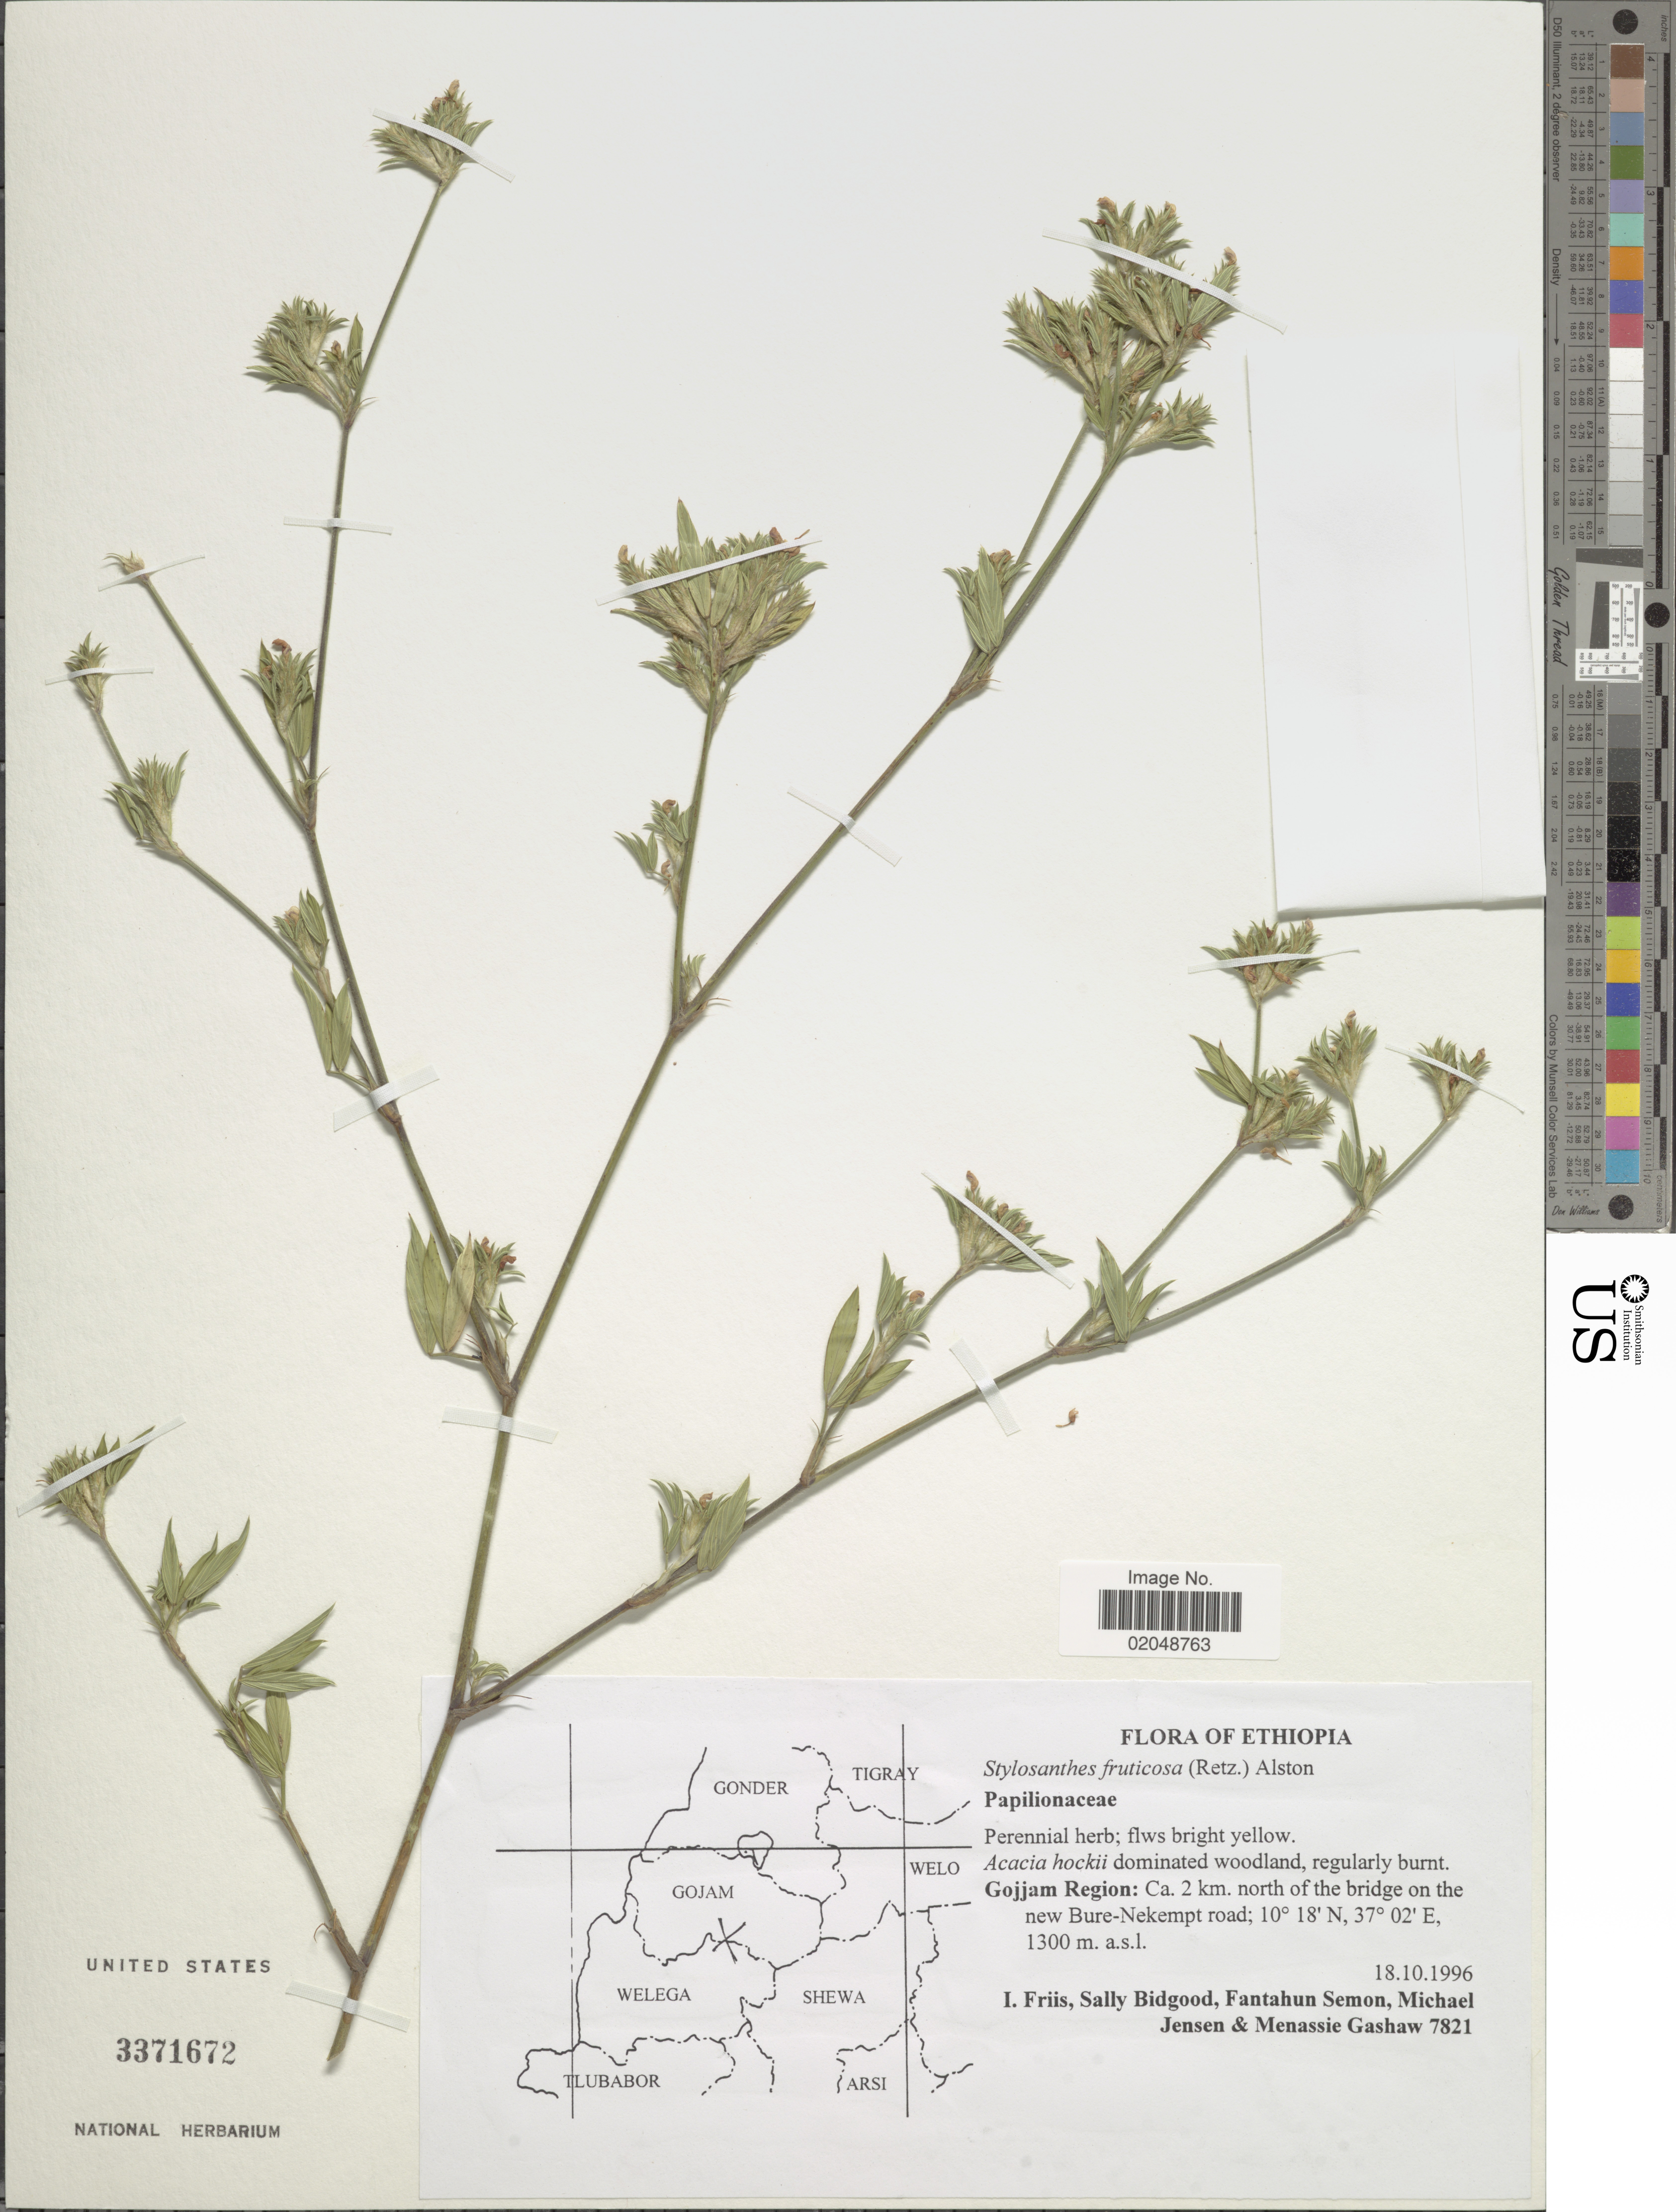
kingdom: Plantae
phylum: Tracheophyta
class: Magnoliopsida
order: Fabales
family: Fabaceae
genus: Stylosanthes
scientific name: Stylosanthes fruticosa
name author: (Retz.) Alston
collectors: I. Friis, S. Bidgood, F. Semon, M. Jensen & M. Gashaw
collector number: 7821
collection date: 1996-10-18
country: Ethiopia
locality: Gojjam Region: Ca. 2 km. north of the bridge on the new Bure-Nekempt road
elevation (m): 1300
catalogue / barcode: US 3371672